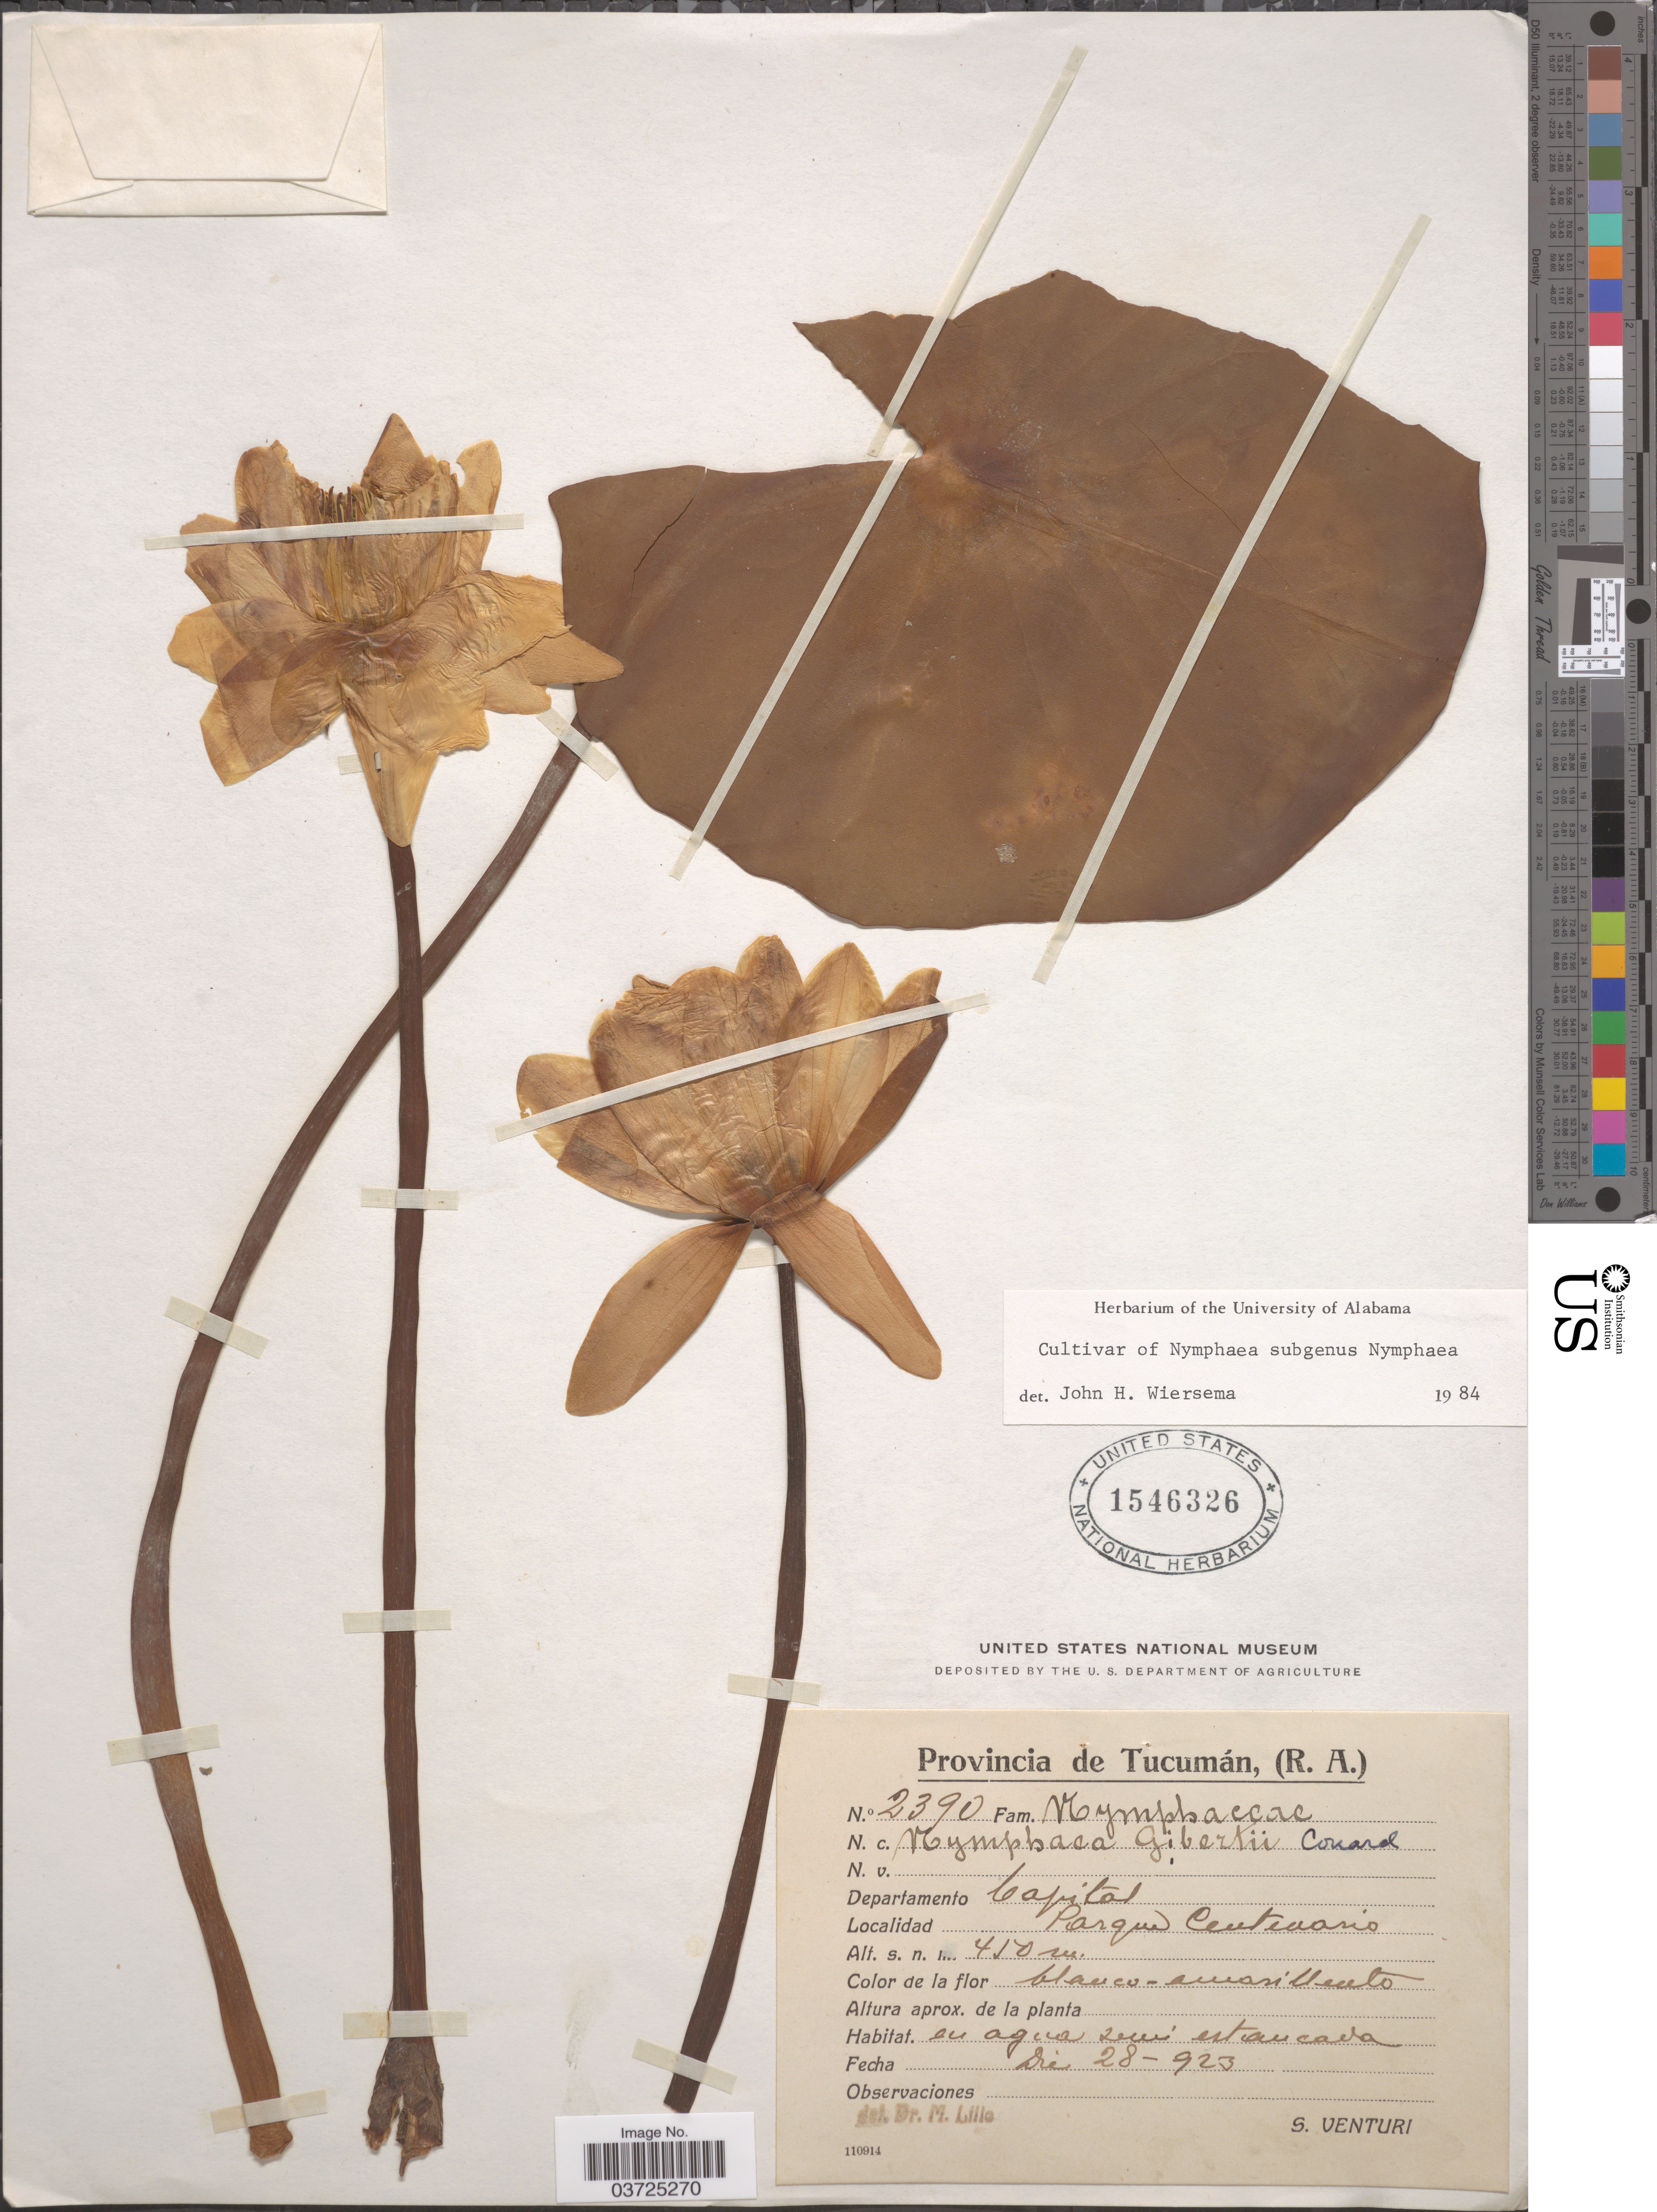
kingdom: Plantae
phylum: Tracheophyta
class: Magnoliopsida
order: Nymphaeales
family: Nymphaeaceae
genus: Nymphaea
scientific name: Nymphaea sp.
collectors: S. Venturi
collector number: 2390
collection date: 1923-12-28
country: Argentina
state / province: Tucuman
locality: Departamento Capital. Parque Centenario.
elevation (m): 450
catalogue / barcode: US 1546326